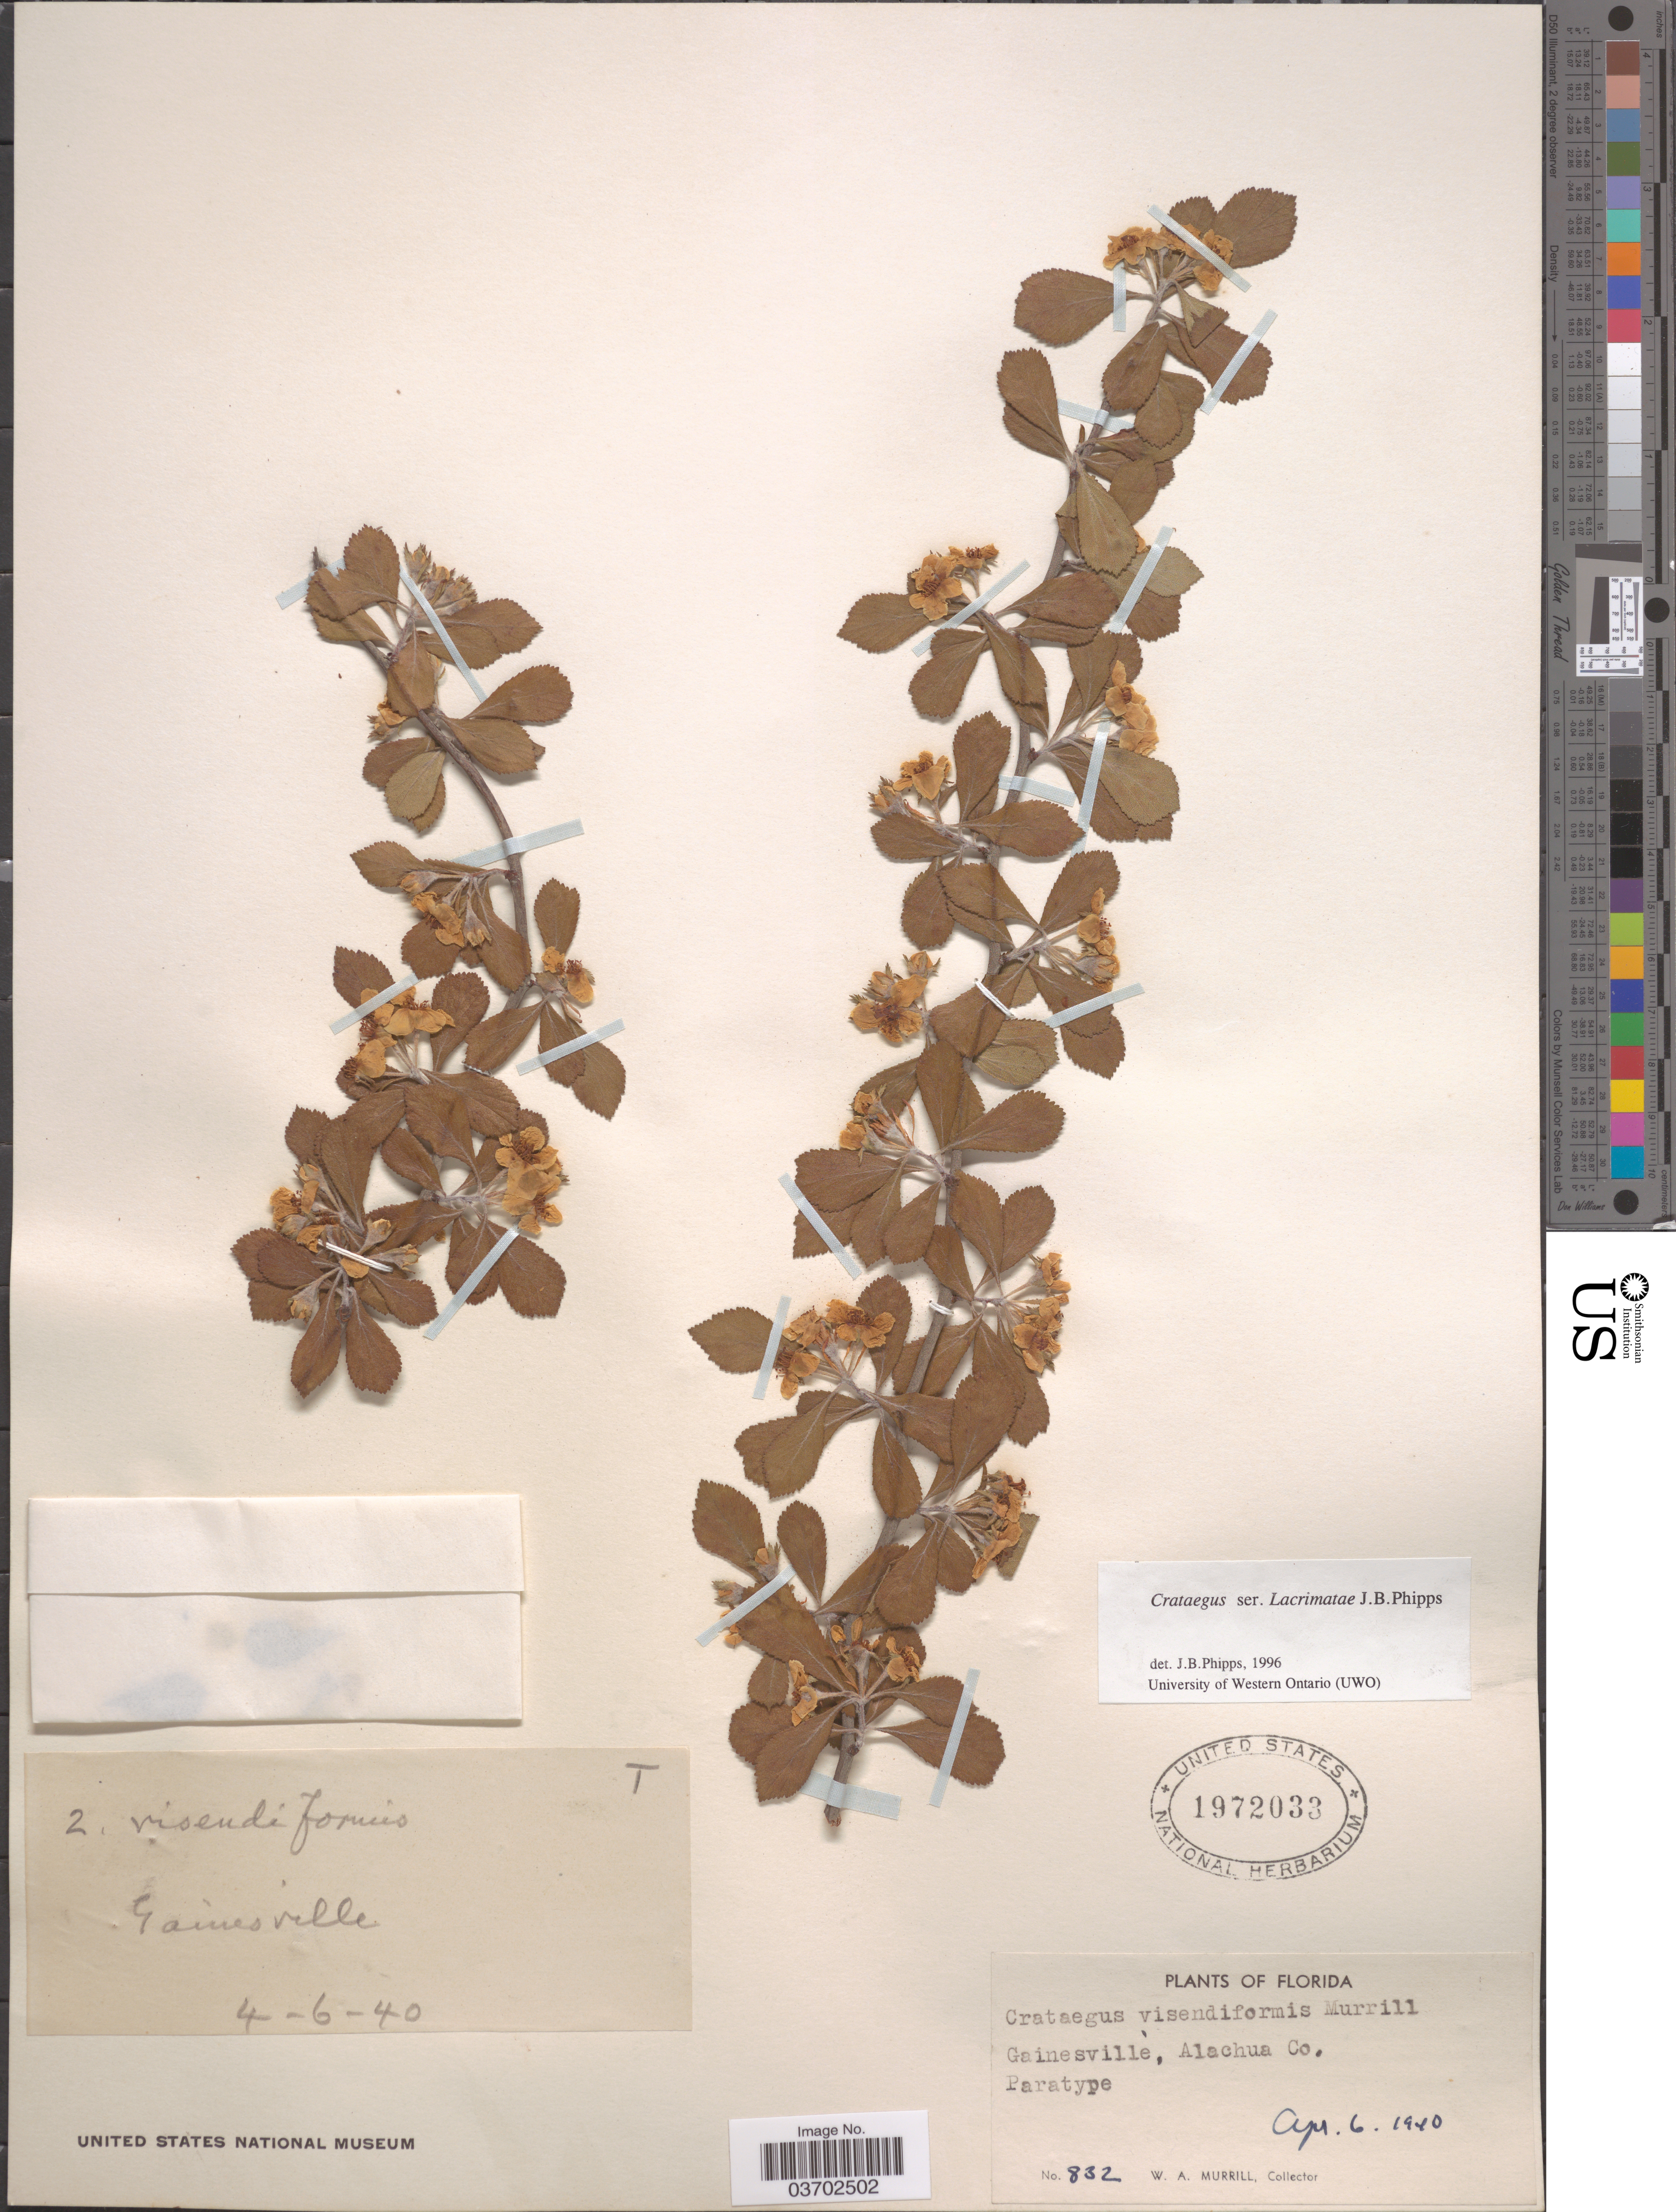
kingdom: Plantae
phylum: Tracheophyta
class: Magnoliopsida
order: Rosales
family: Rosaceae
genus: Crataegus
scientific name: Crataegus visendiformis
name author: Murrill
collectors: W. A. Murrill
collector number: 832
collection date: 1940-04-06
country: United States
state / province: Florida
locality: Gainesville, Alachua Co.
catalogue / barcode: US 1972033